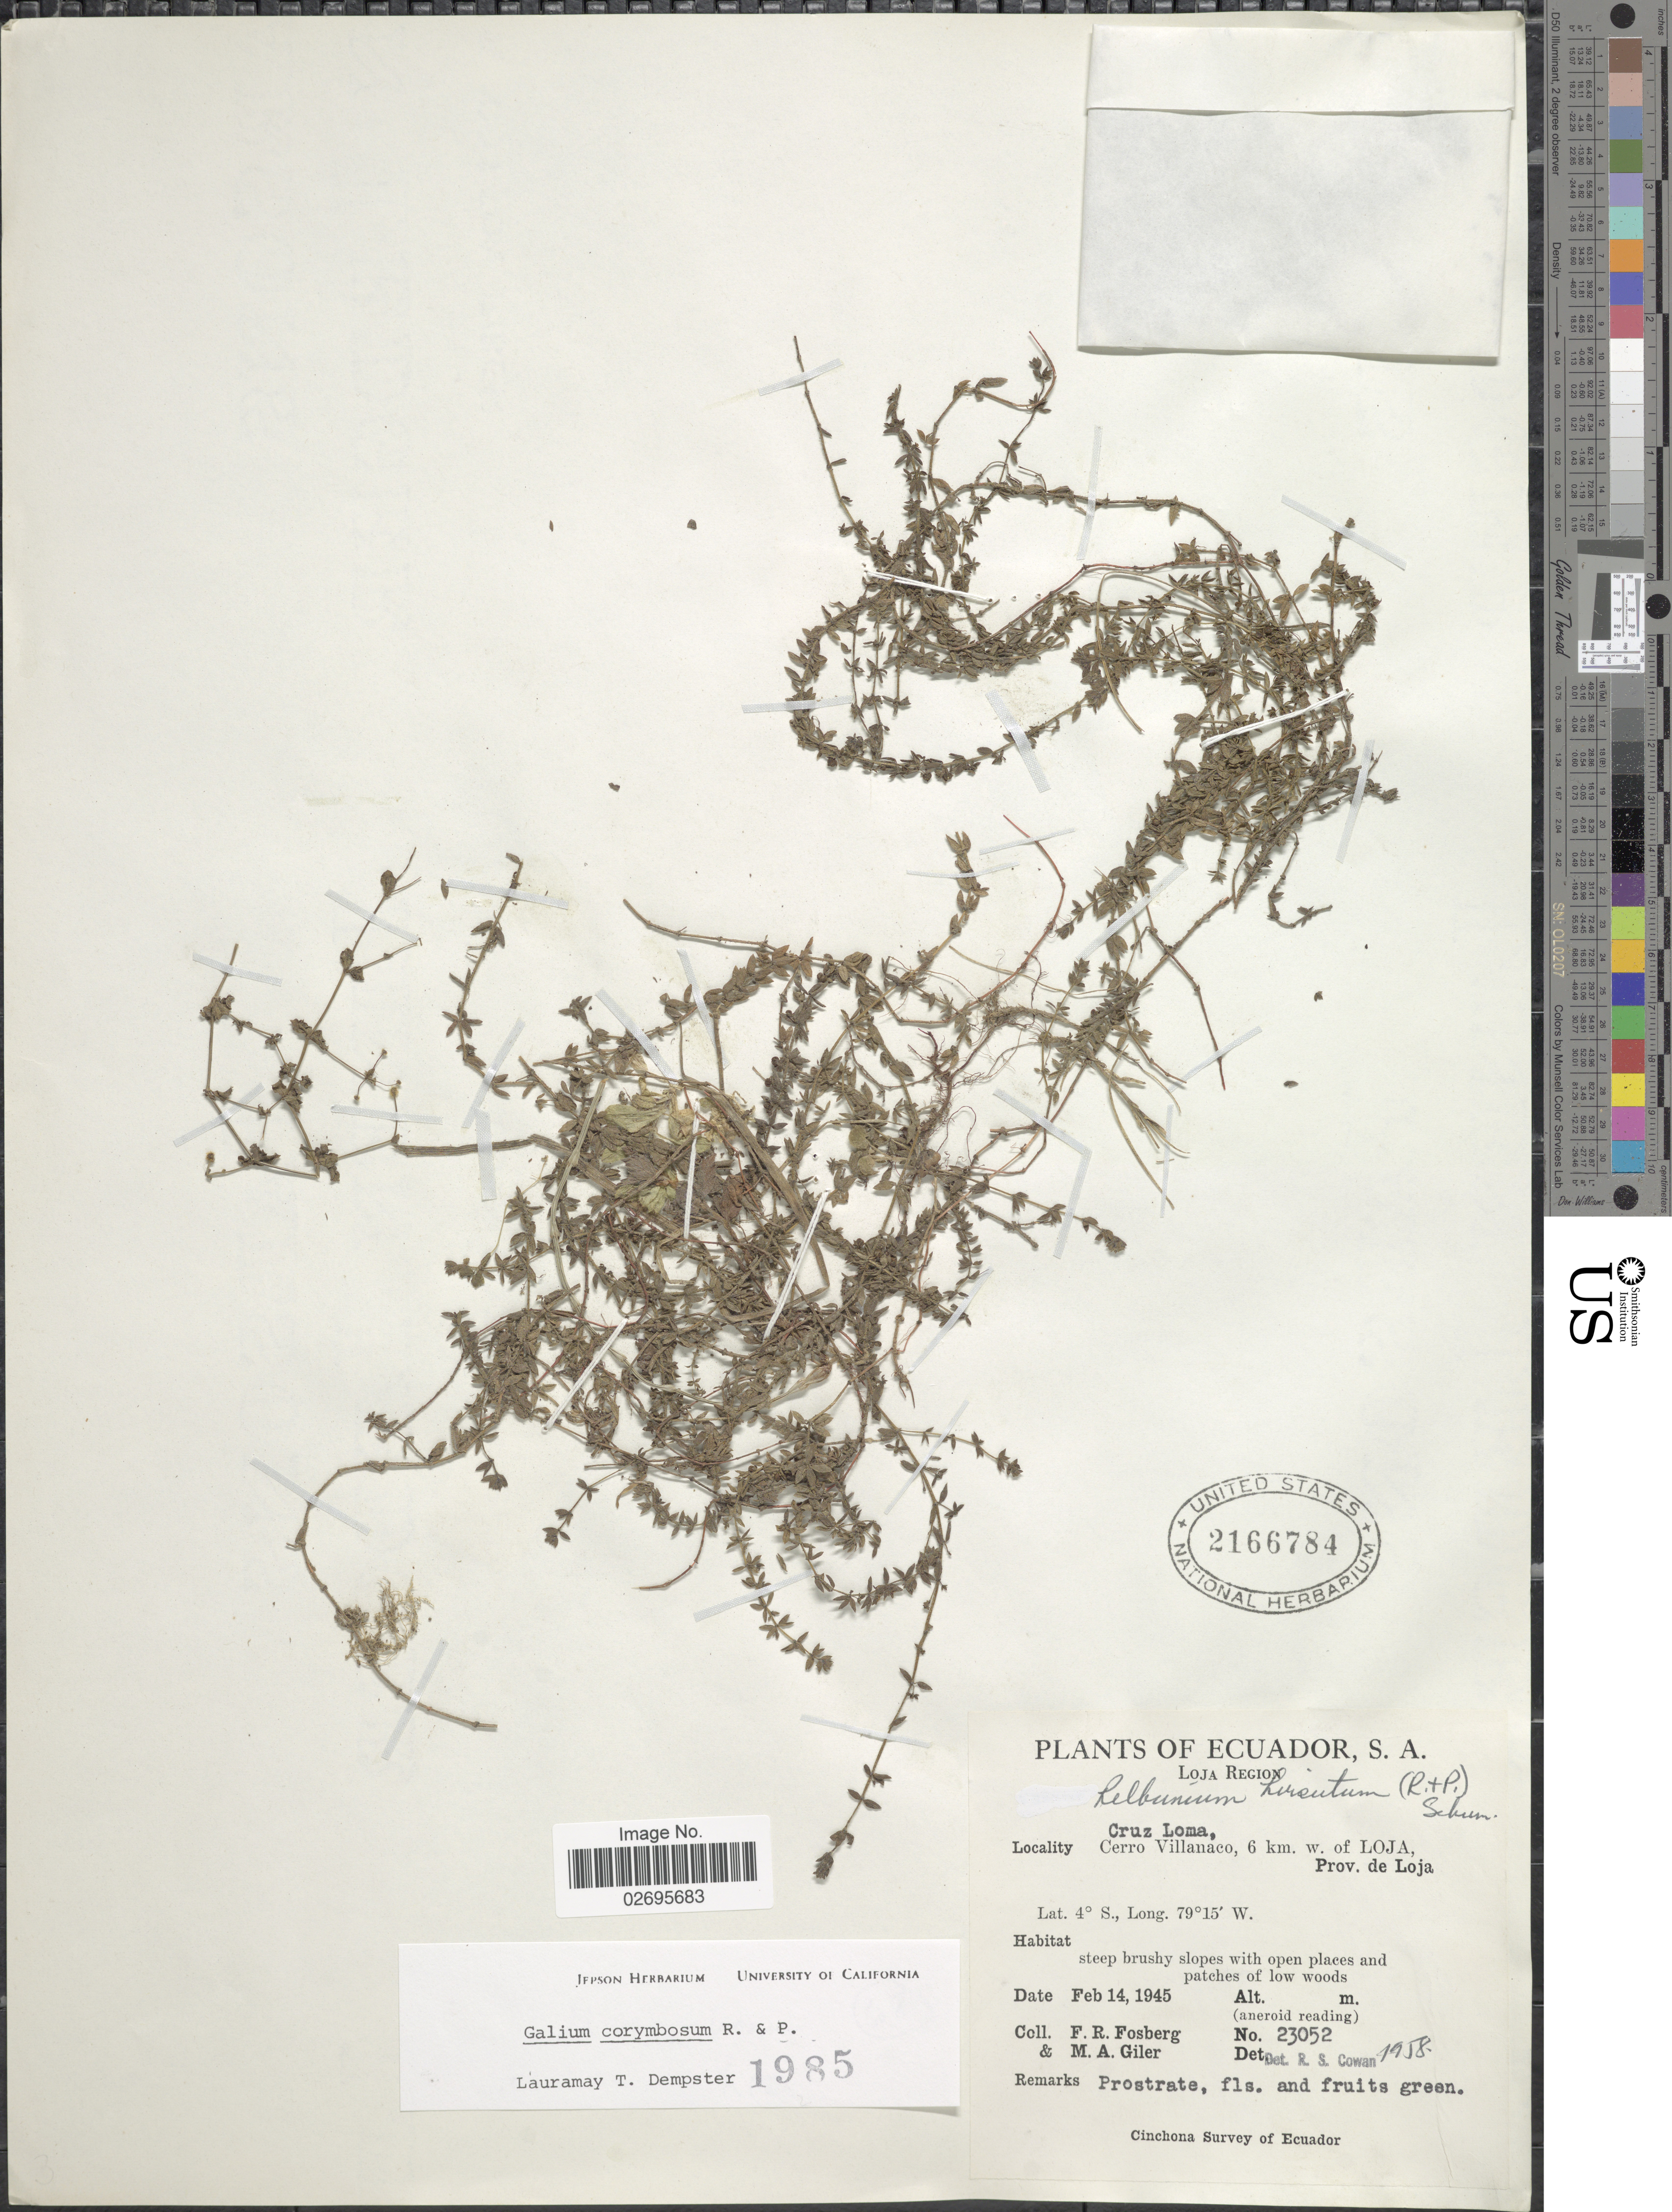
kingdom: Plantae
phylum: Tracheophyta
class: Magnoliopsida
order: Gentianales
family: Rubiaceae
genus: Galium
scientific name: Galium corymbosum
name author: Ruiz & Pav.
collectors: F. R. Fosberg & M. Giler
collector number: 23052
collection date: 1945-02-14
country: Ecuador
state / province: Loja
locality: Loja Region, Cruz Loma, Cerro Villanaco, 6 km. w. of Loja, Prov. de Loja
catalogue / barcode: US 2166784